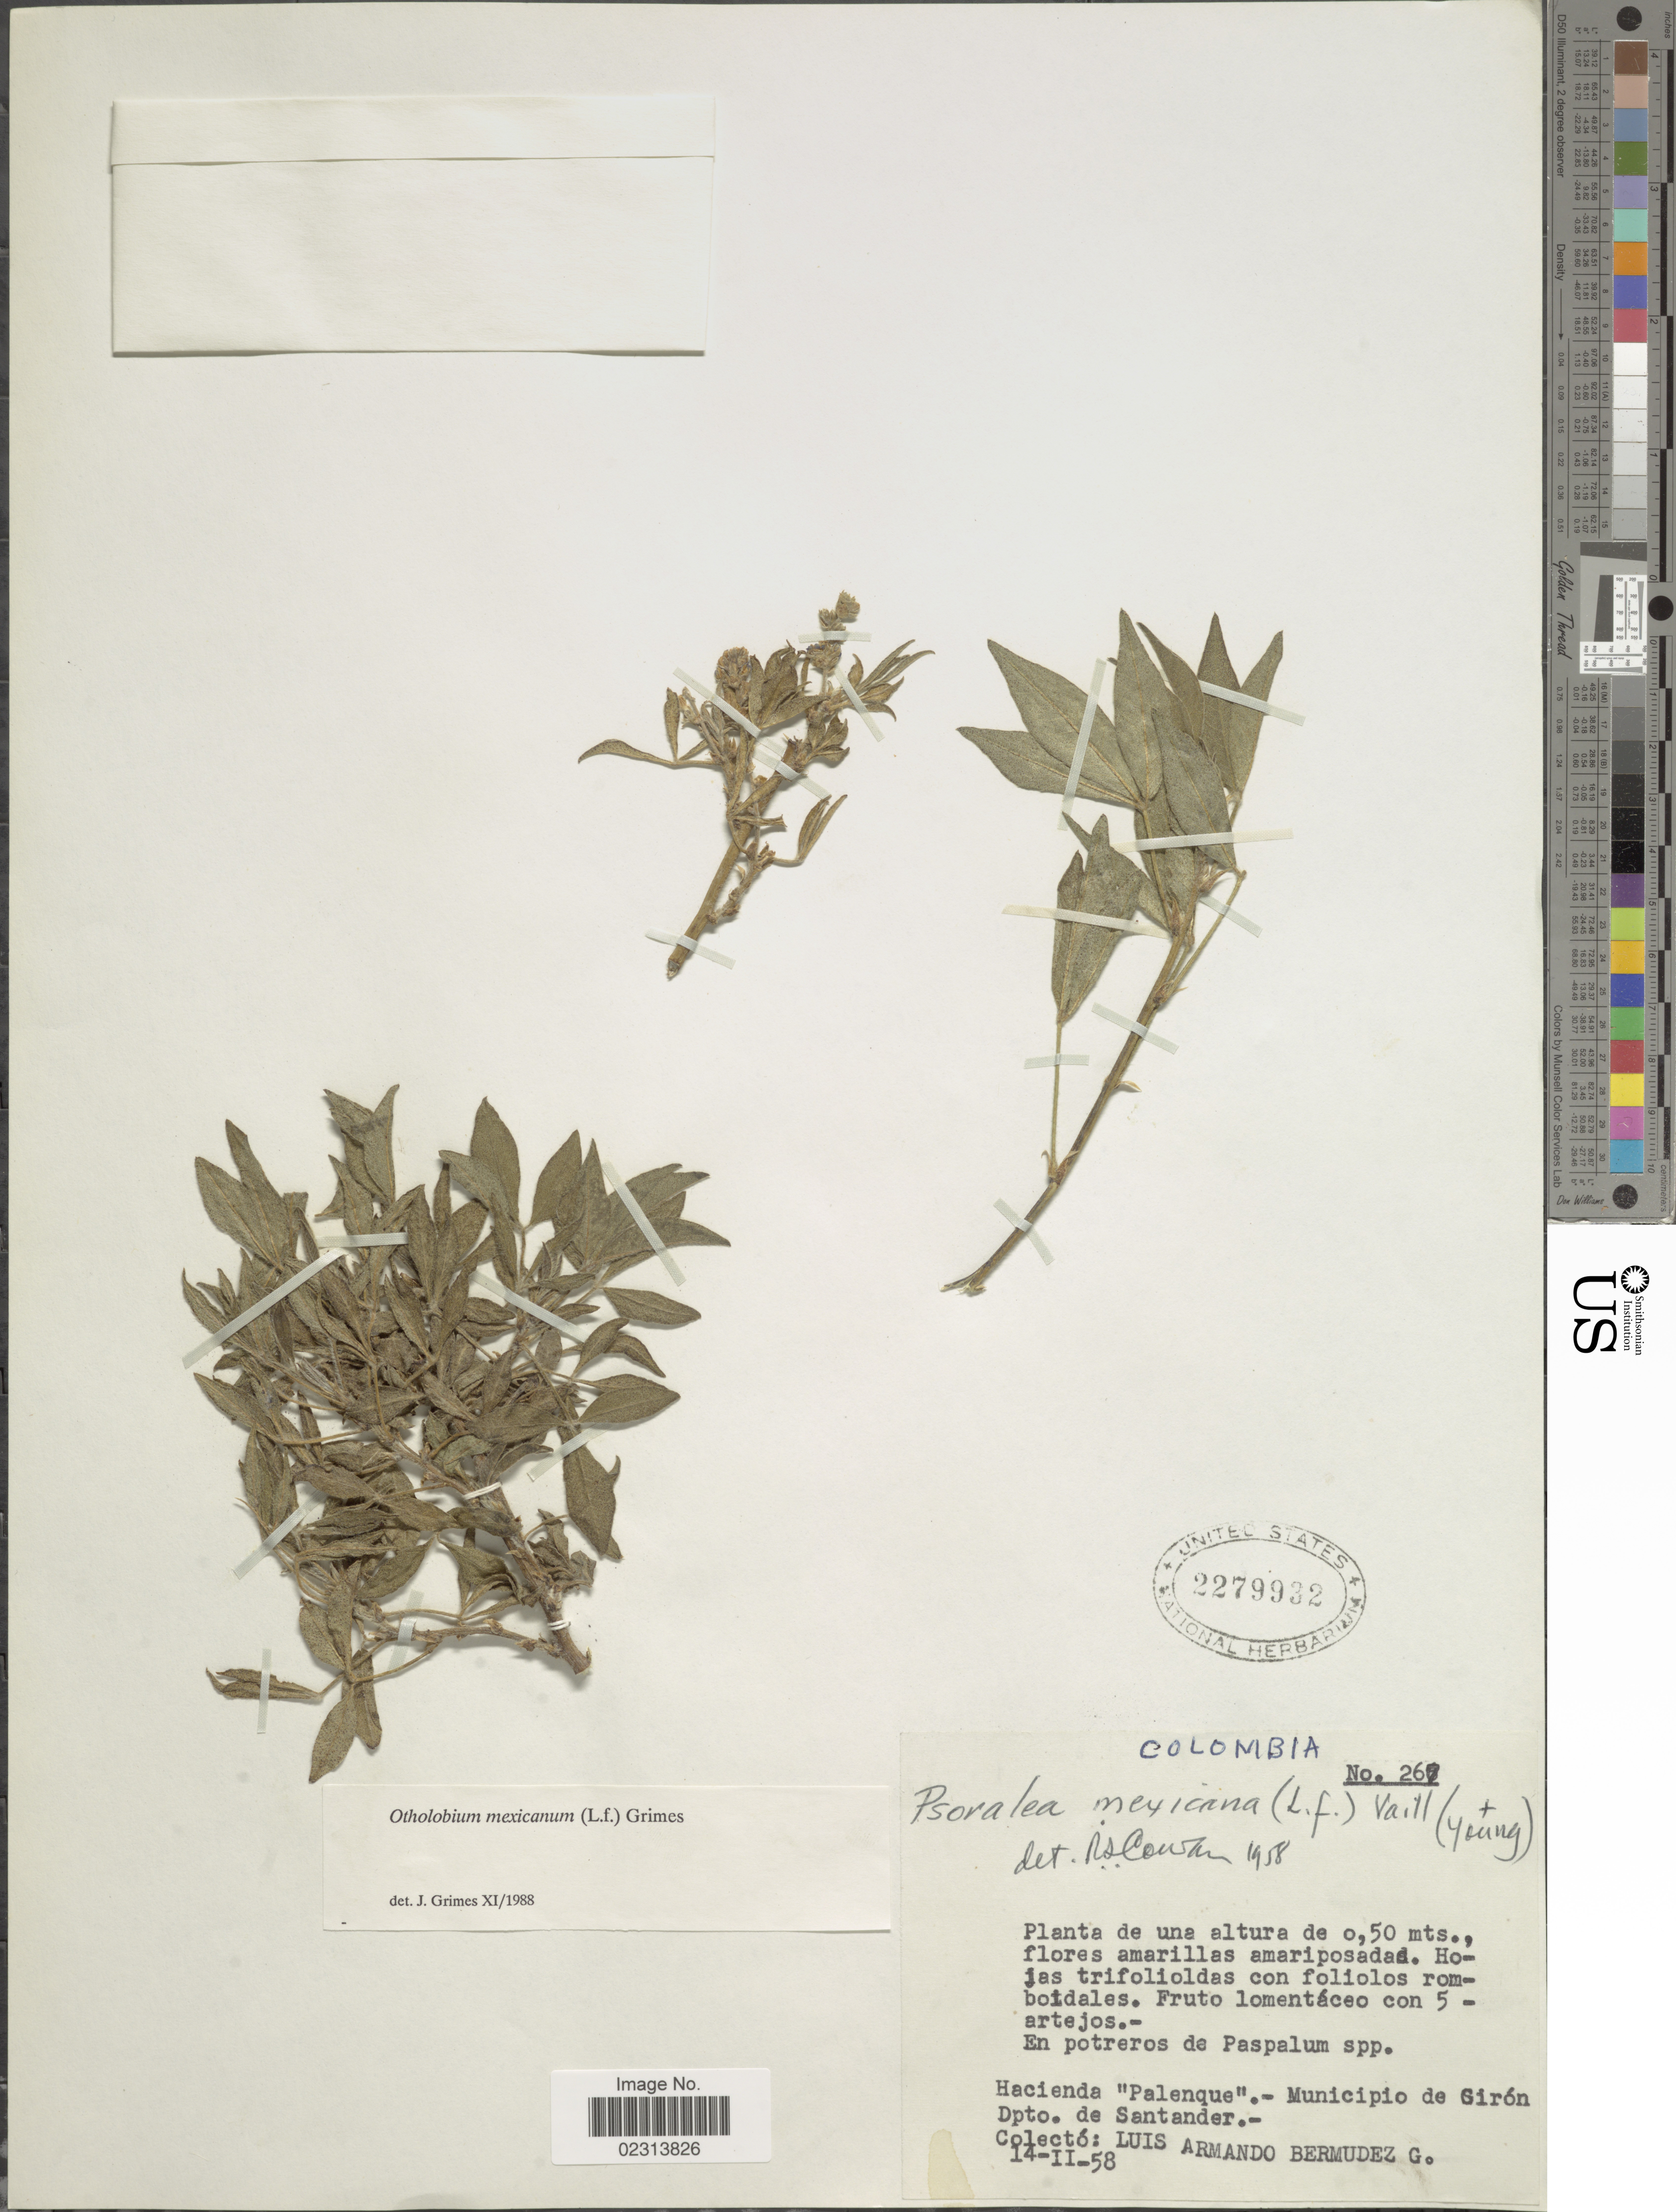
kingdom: Plantae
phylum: Tracheophyta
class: Magnoliopsida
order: Fabales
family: Fabaceae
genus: Otholobium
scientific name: Otholobium mexicanum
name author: (L. f.) J.W. Grimes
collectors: L. Bermudez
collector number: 267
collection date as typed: Transcribed d/m/y: 14/2/58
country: Colombia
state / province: Santander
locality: Municipio de Siron, Depto. de Santander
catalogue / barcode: US 2279932